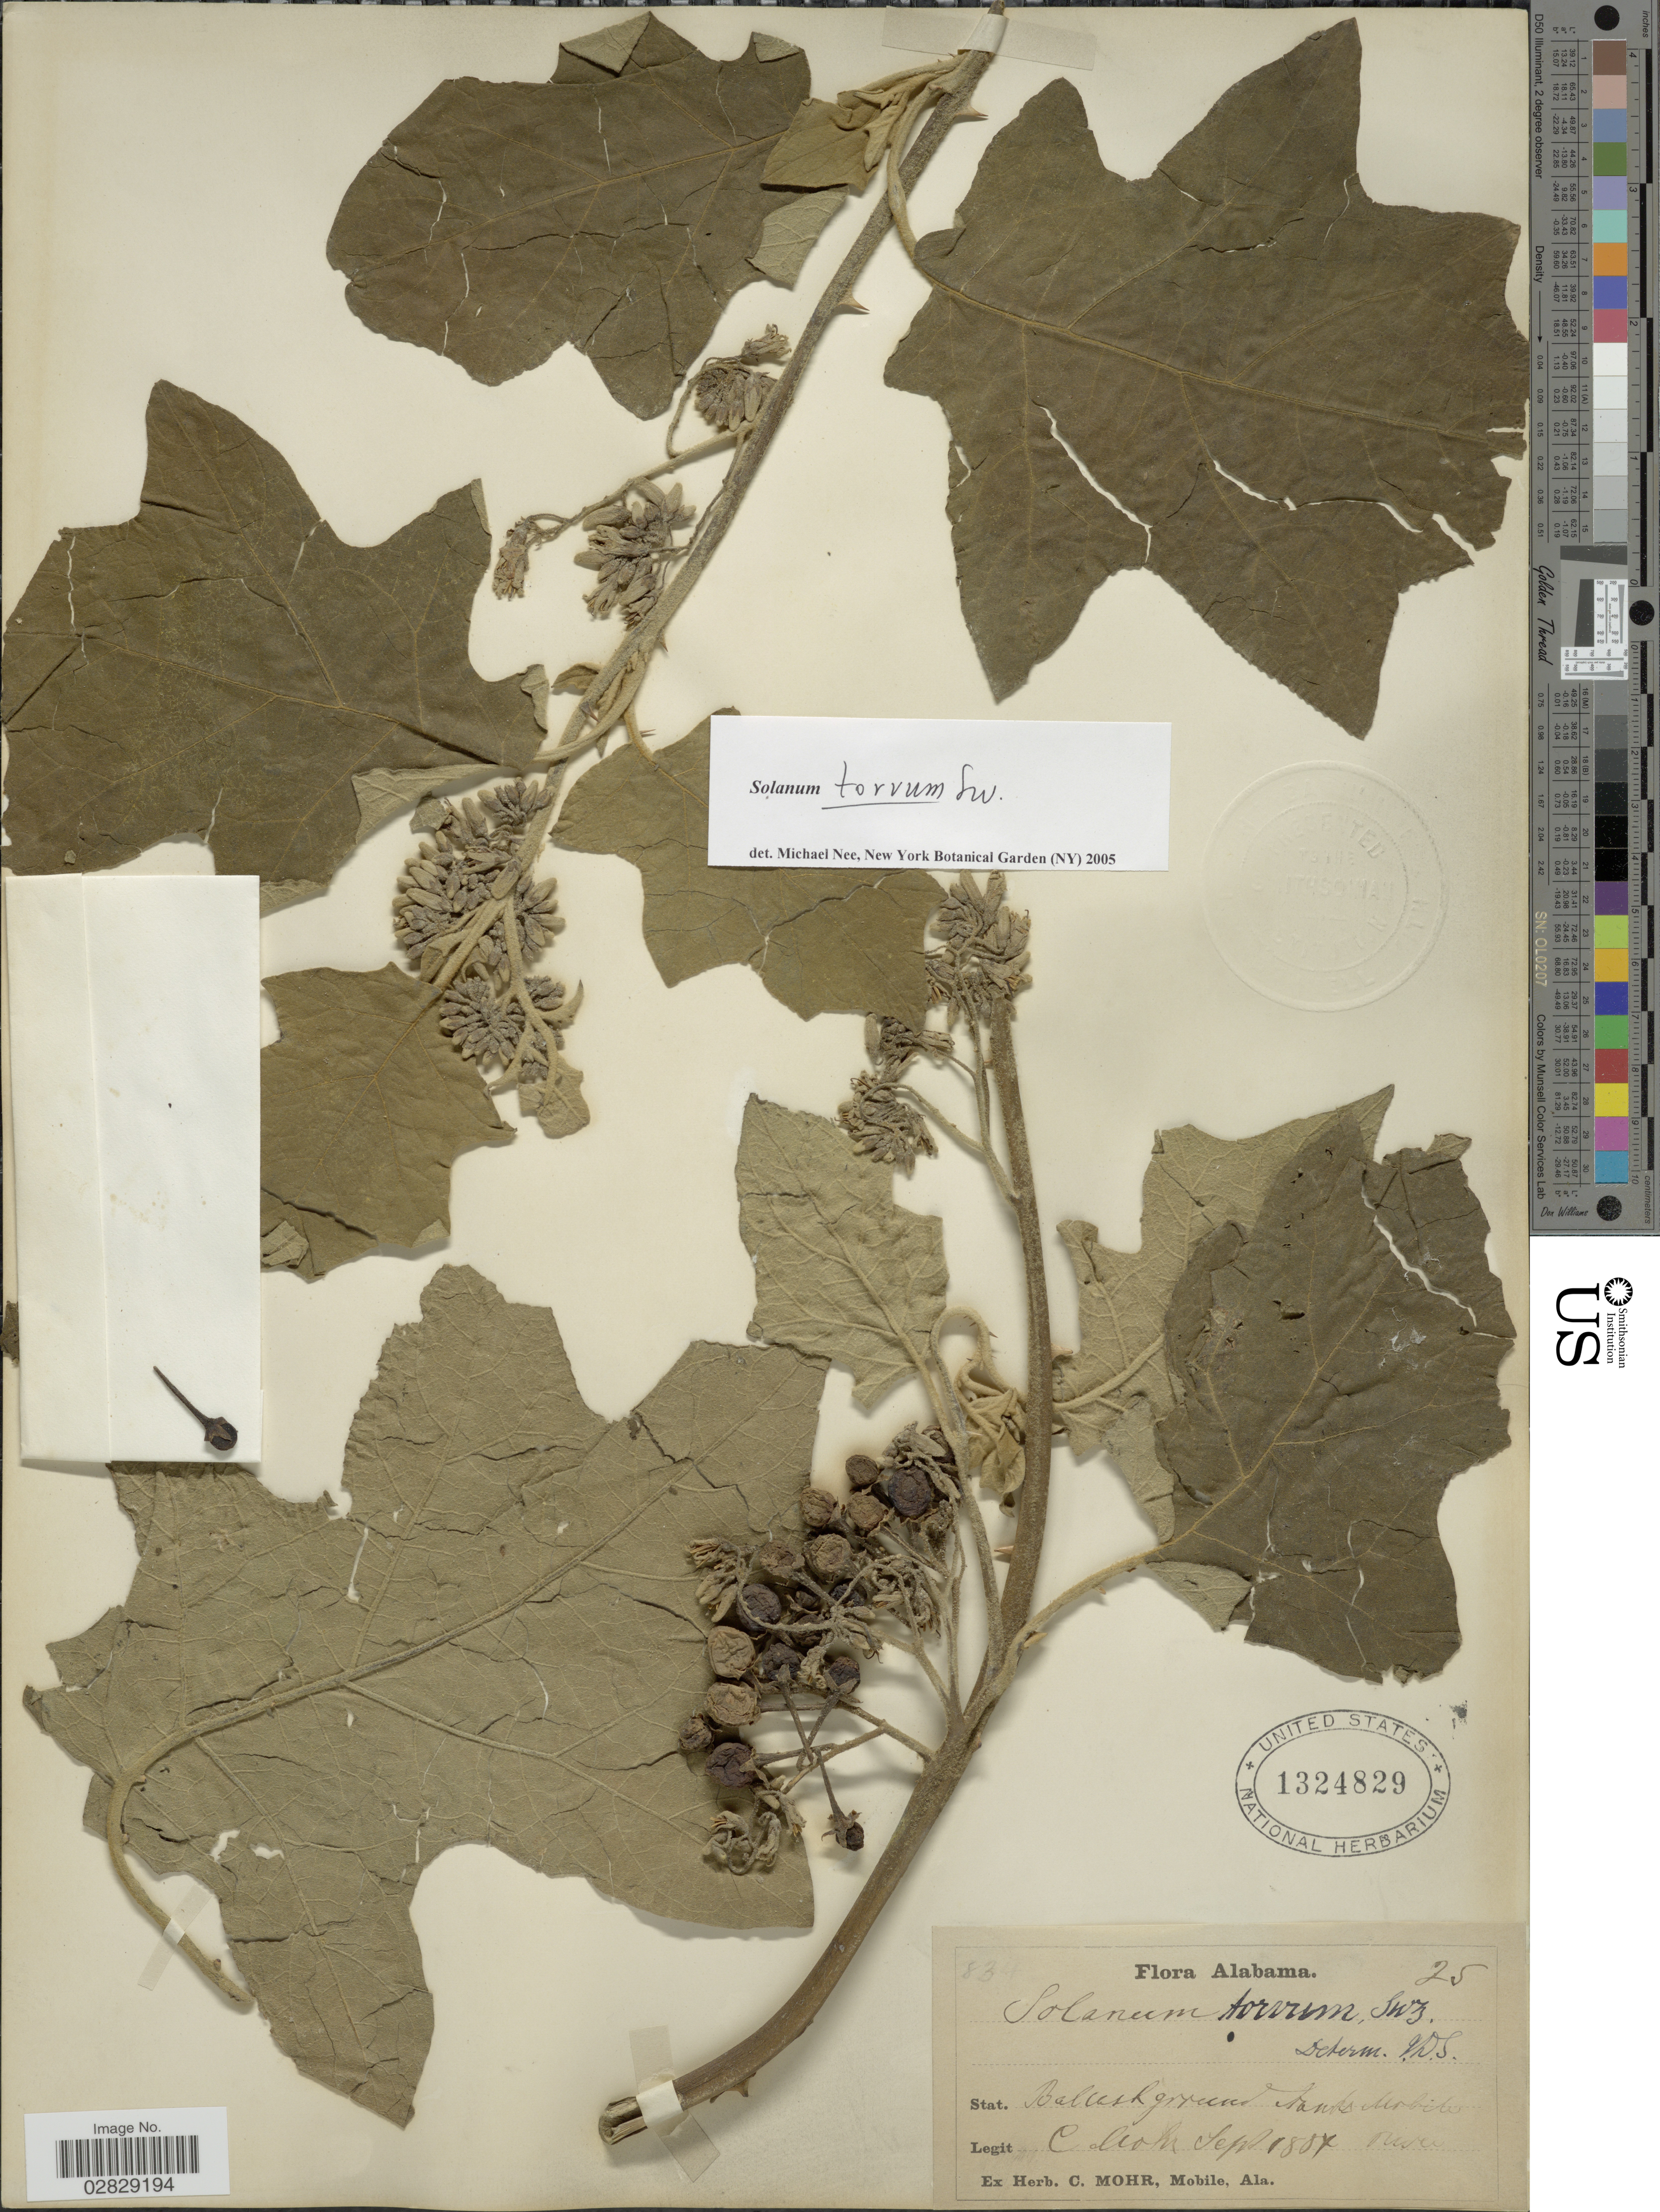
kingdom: Plantae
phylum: Tracheophyta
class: Magnoliopsida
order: Solanales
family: Solanaceae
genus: Solanum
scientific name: Solanum torvum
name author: Sw.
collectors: C. T. Mohr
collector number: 25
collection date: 1887-09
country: United States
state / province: Alabama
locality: Stat. Ballast ground tanks, Mobile river.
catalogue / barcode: US 1324829